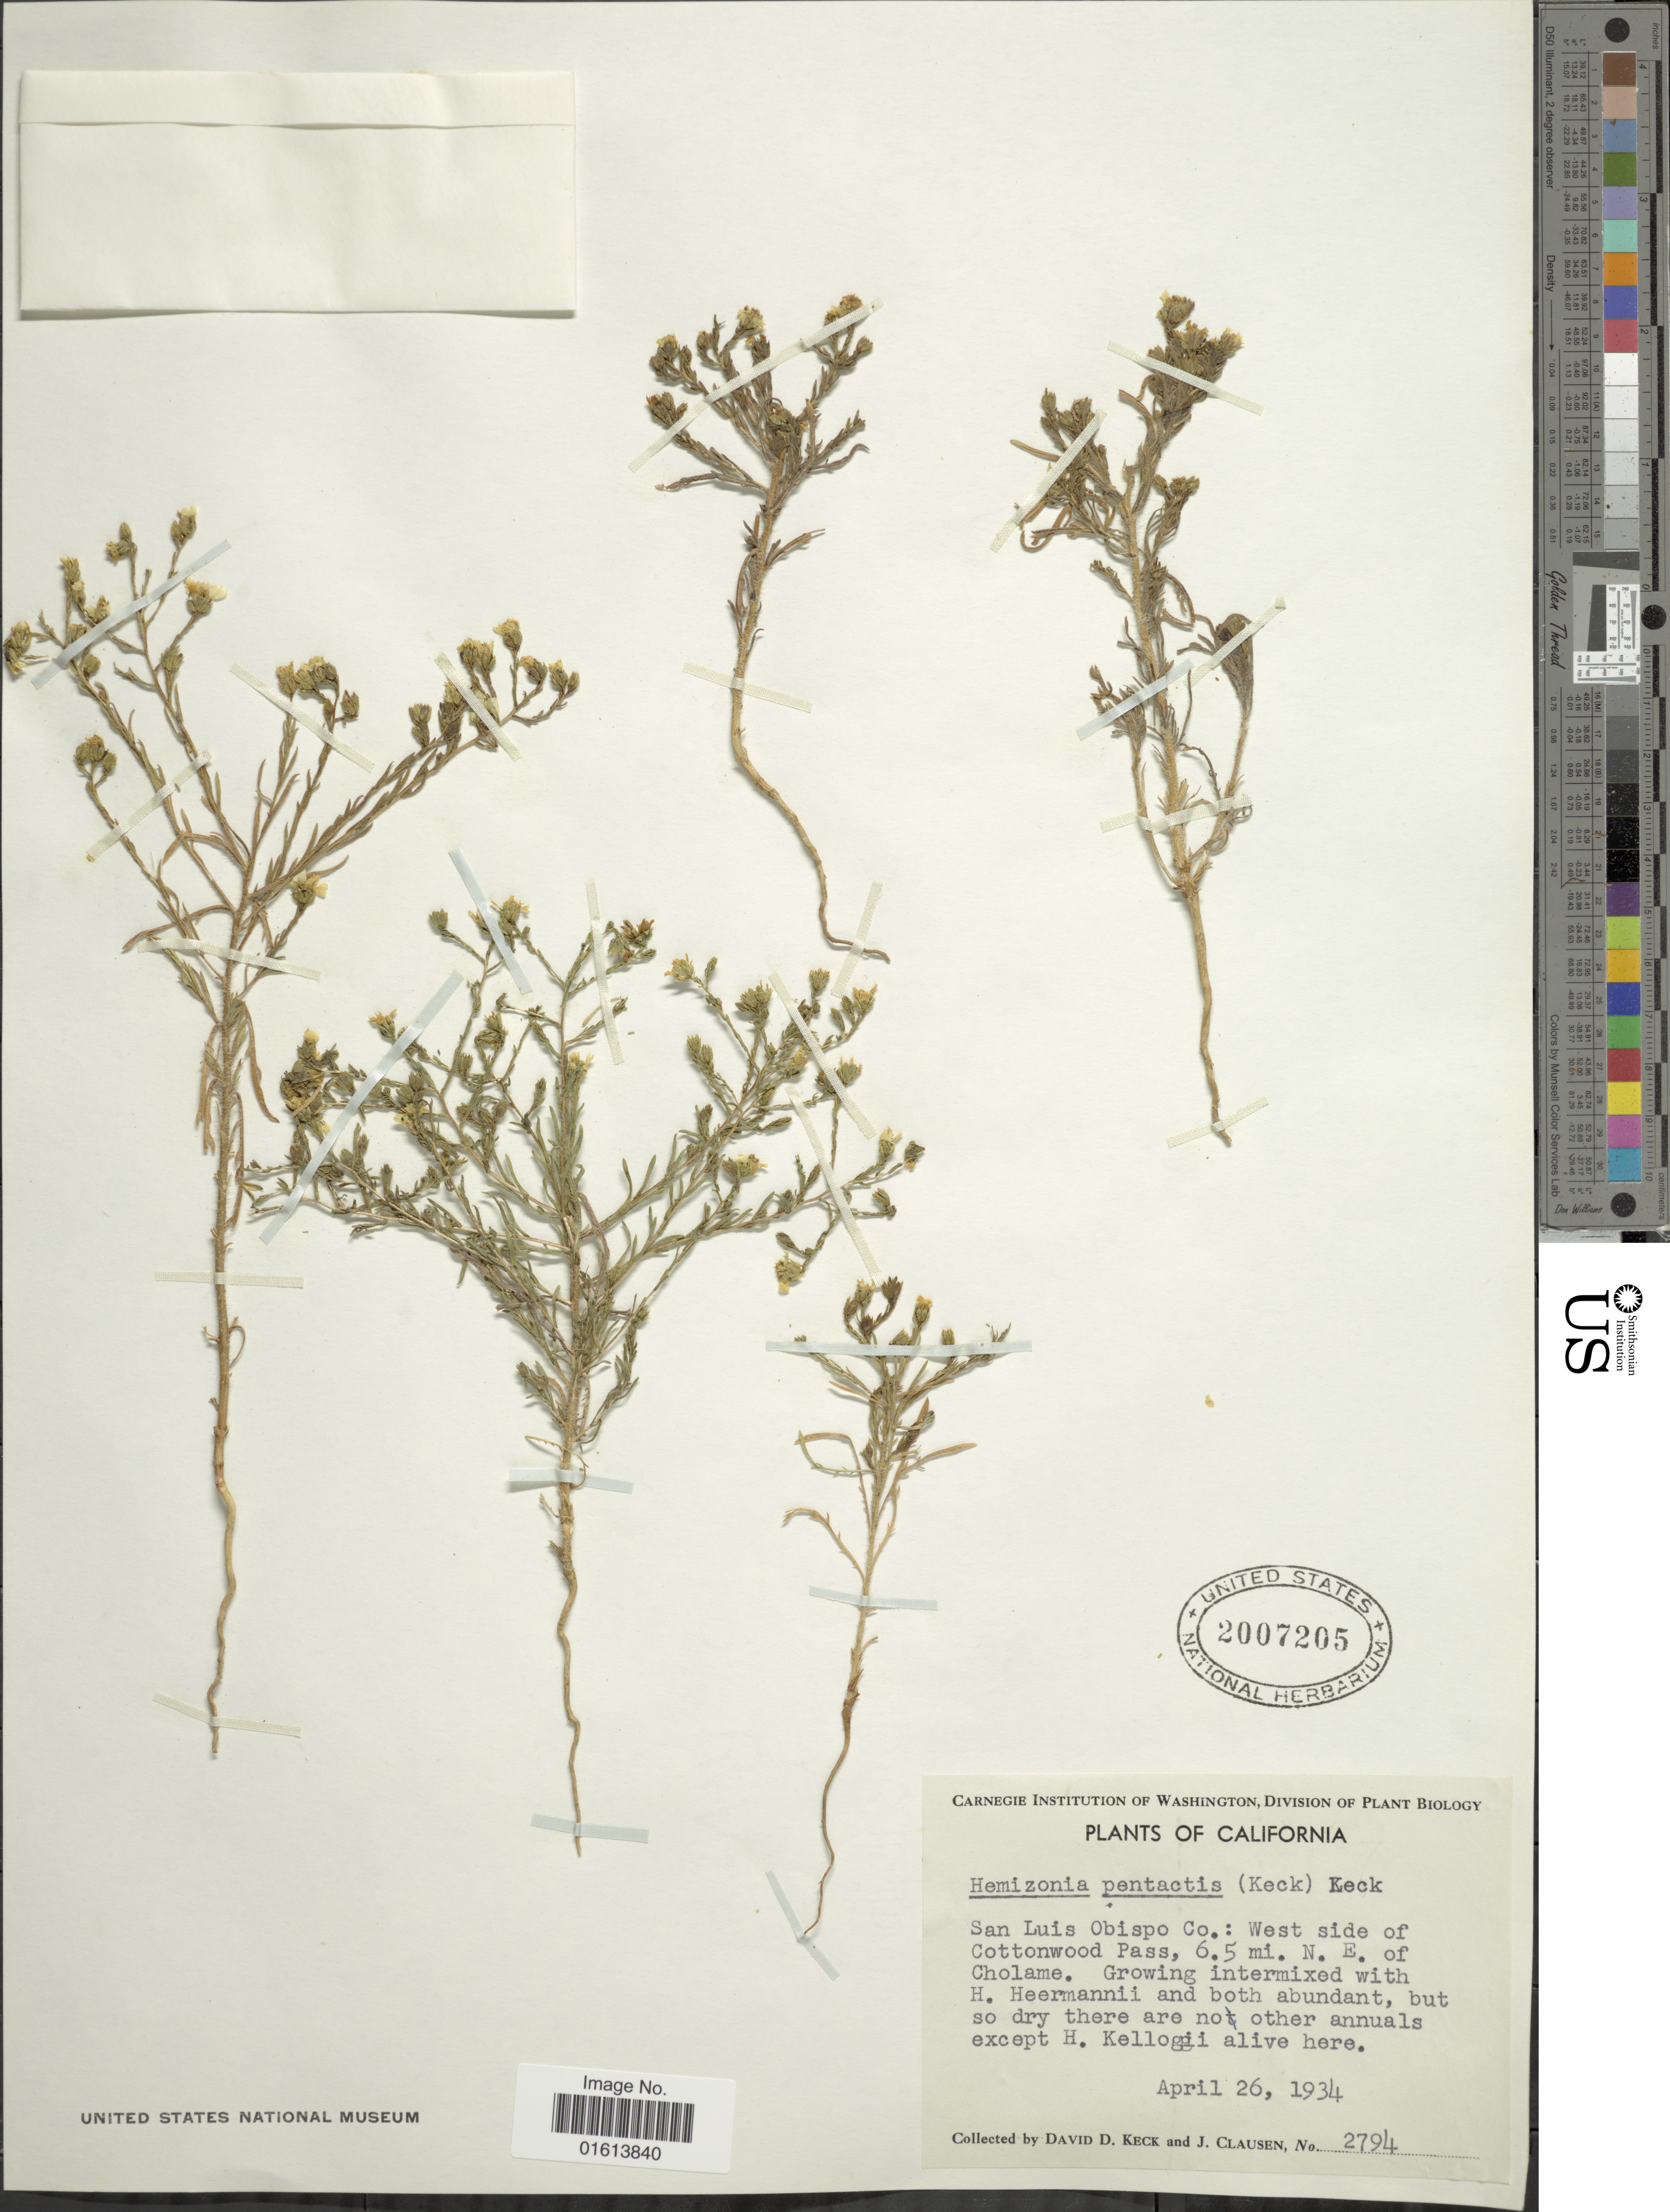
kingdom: Plantae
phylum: Tracheophyta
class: Magnoliopsida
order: Asterales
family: Asteraceae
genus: Deinandra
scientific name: Deinandra lobbii subsp. pentactis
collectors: D. D. Keck & J. Clausen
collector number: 2794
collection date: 1934-04-26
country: United States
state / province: California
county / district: San Luis Obispo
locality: California. San Luis Obispo Co.: West side of Cottonwood Pass, 6,5 mi. N. E. of Cholame. Growing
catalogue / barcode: US 2007205